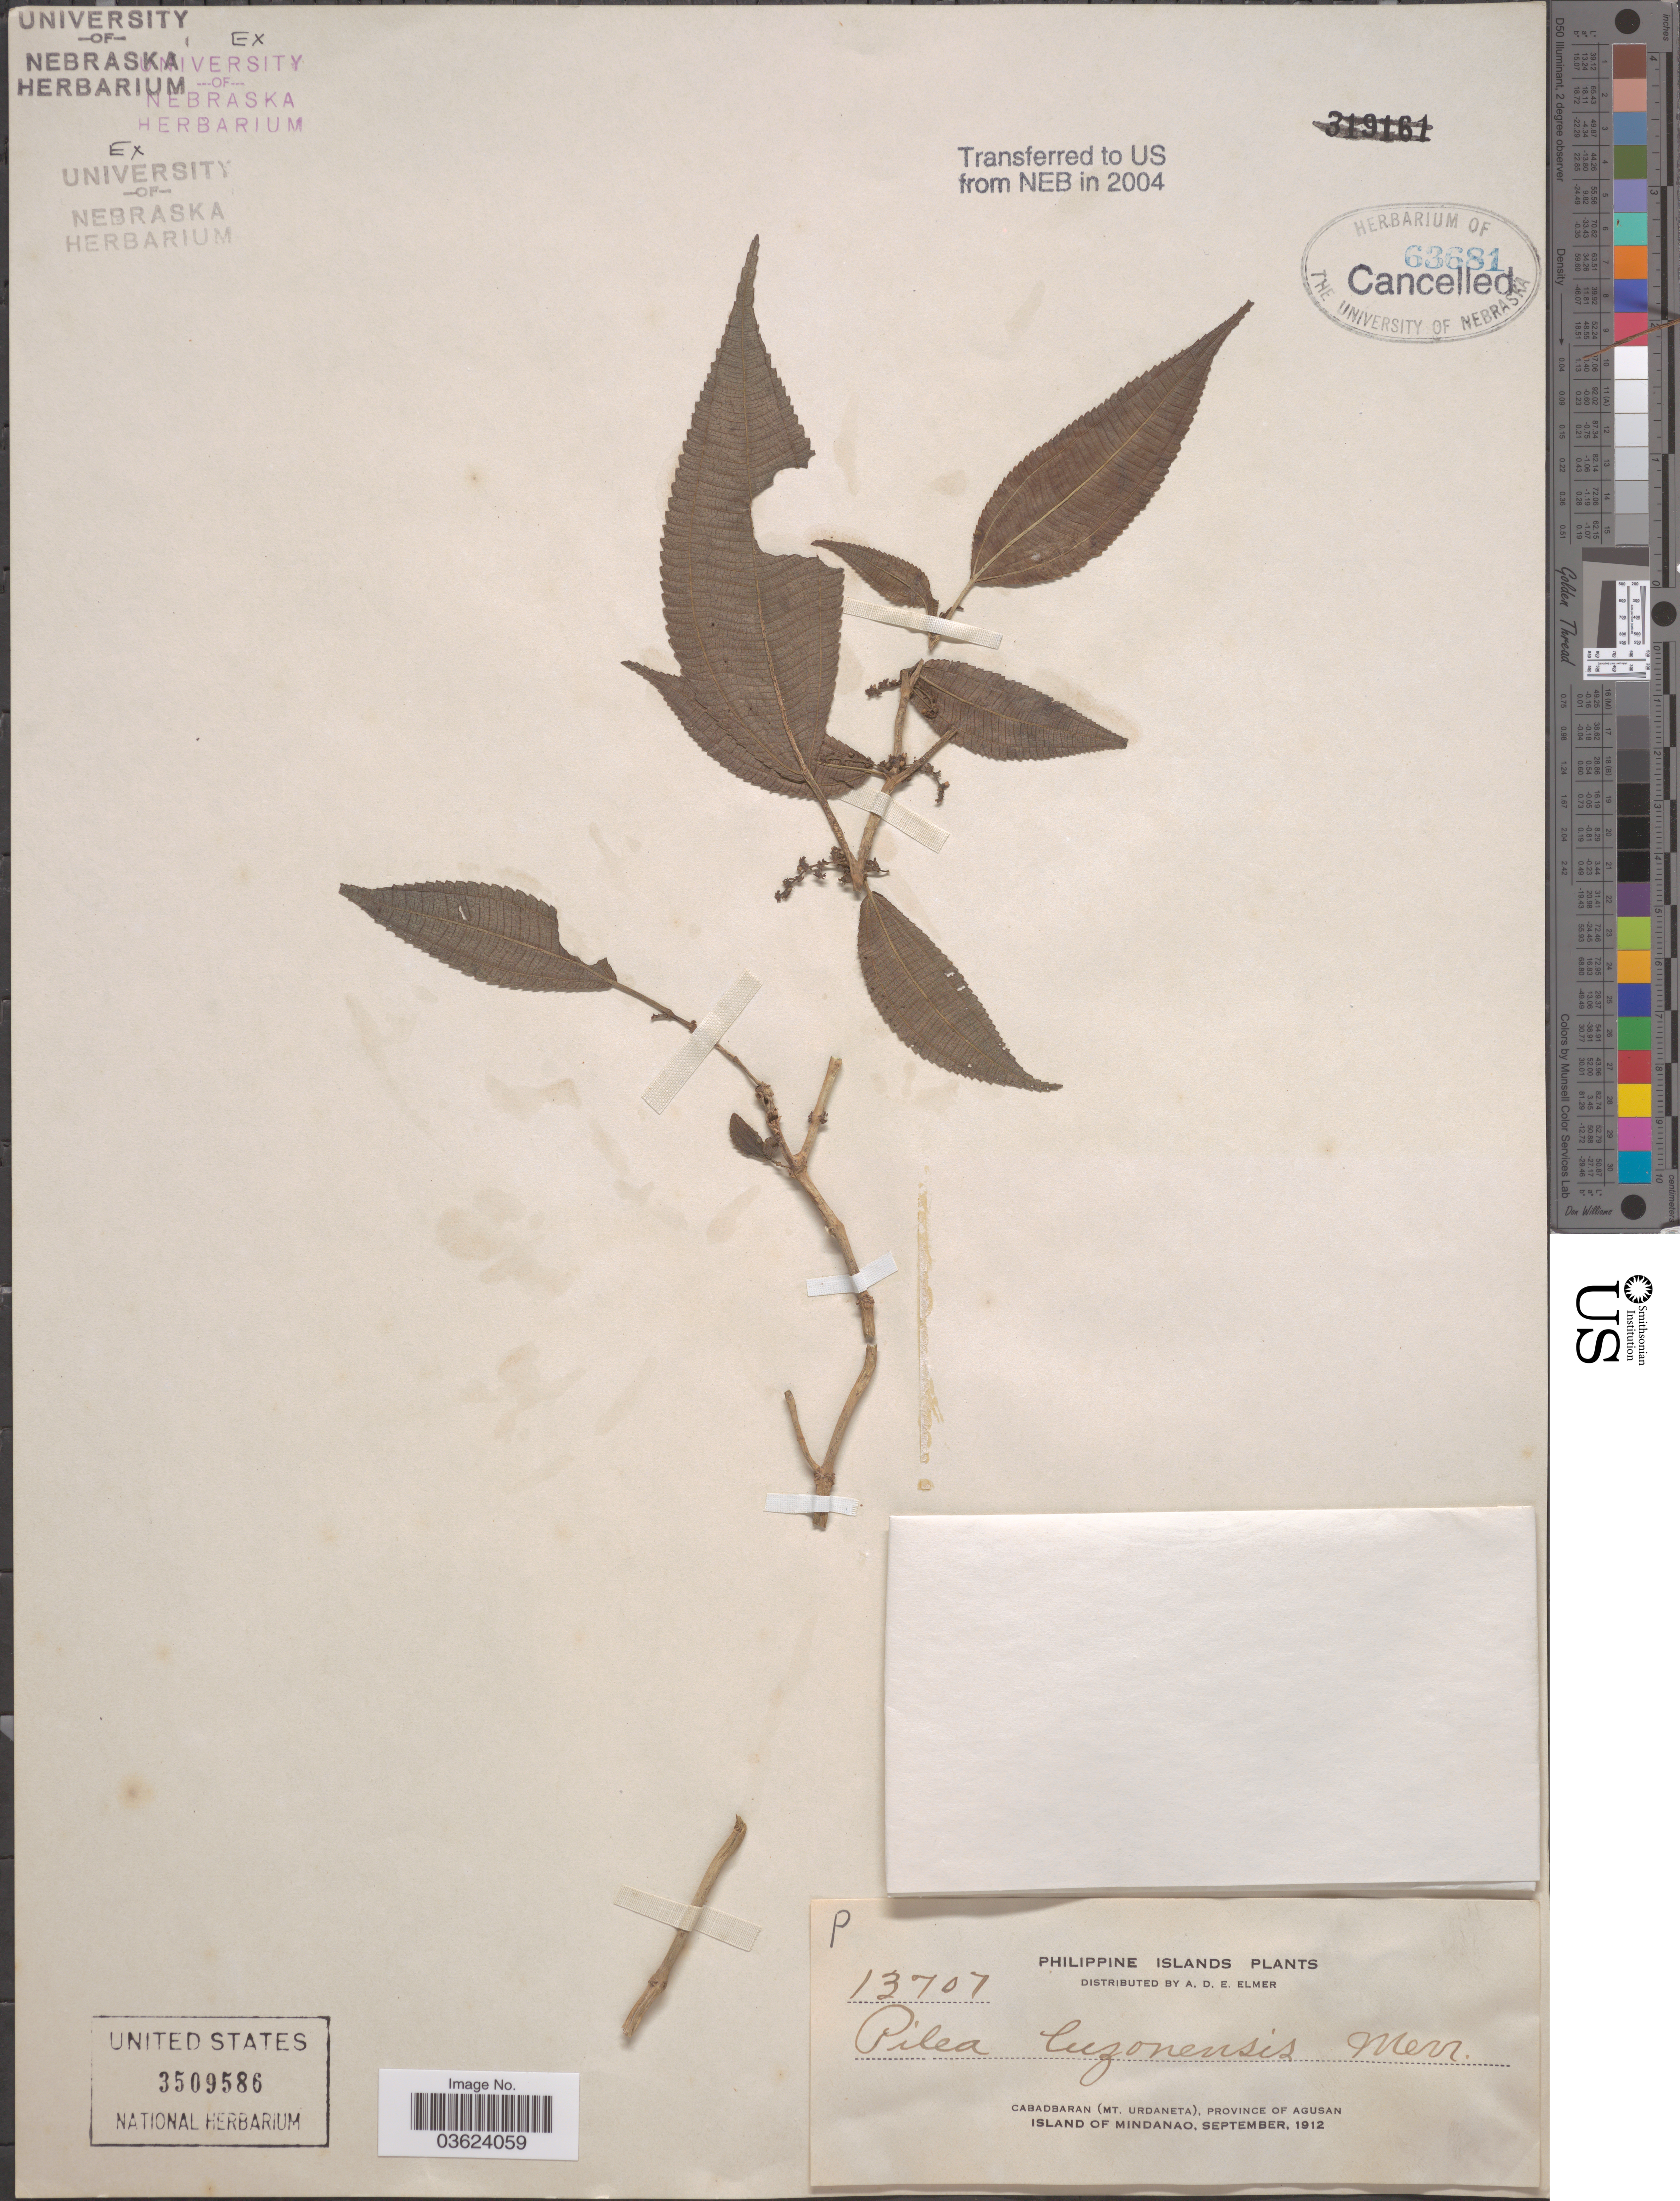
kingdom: Plantae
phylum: Tracheophyta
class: Magnoliopsida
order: Rosales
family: Urticaceae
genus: Pilea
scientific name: Pilea luzonensis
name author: Merr.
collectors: A. D. E. Elmer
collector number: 13707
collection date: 1912-09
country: Philippines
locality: Cabadbaran (Mt. Urdaneta), Province of Agusan. Island of Mindanao.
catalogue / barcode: US 3509586